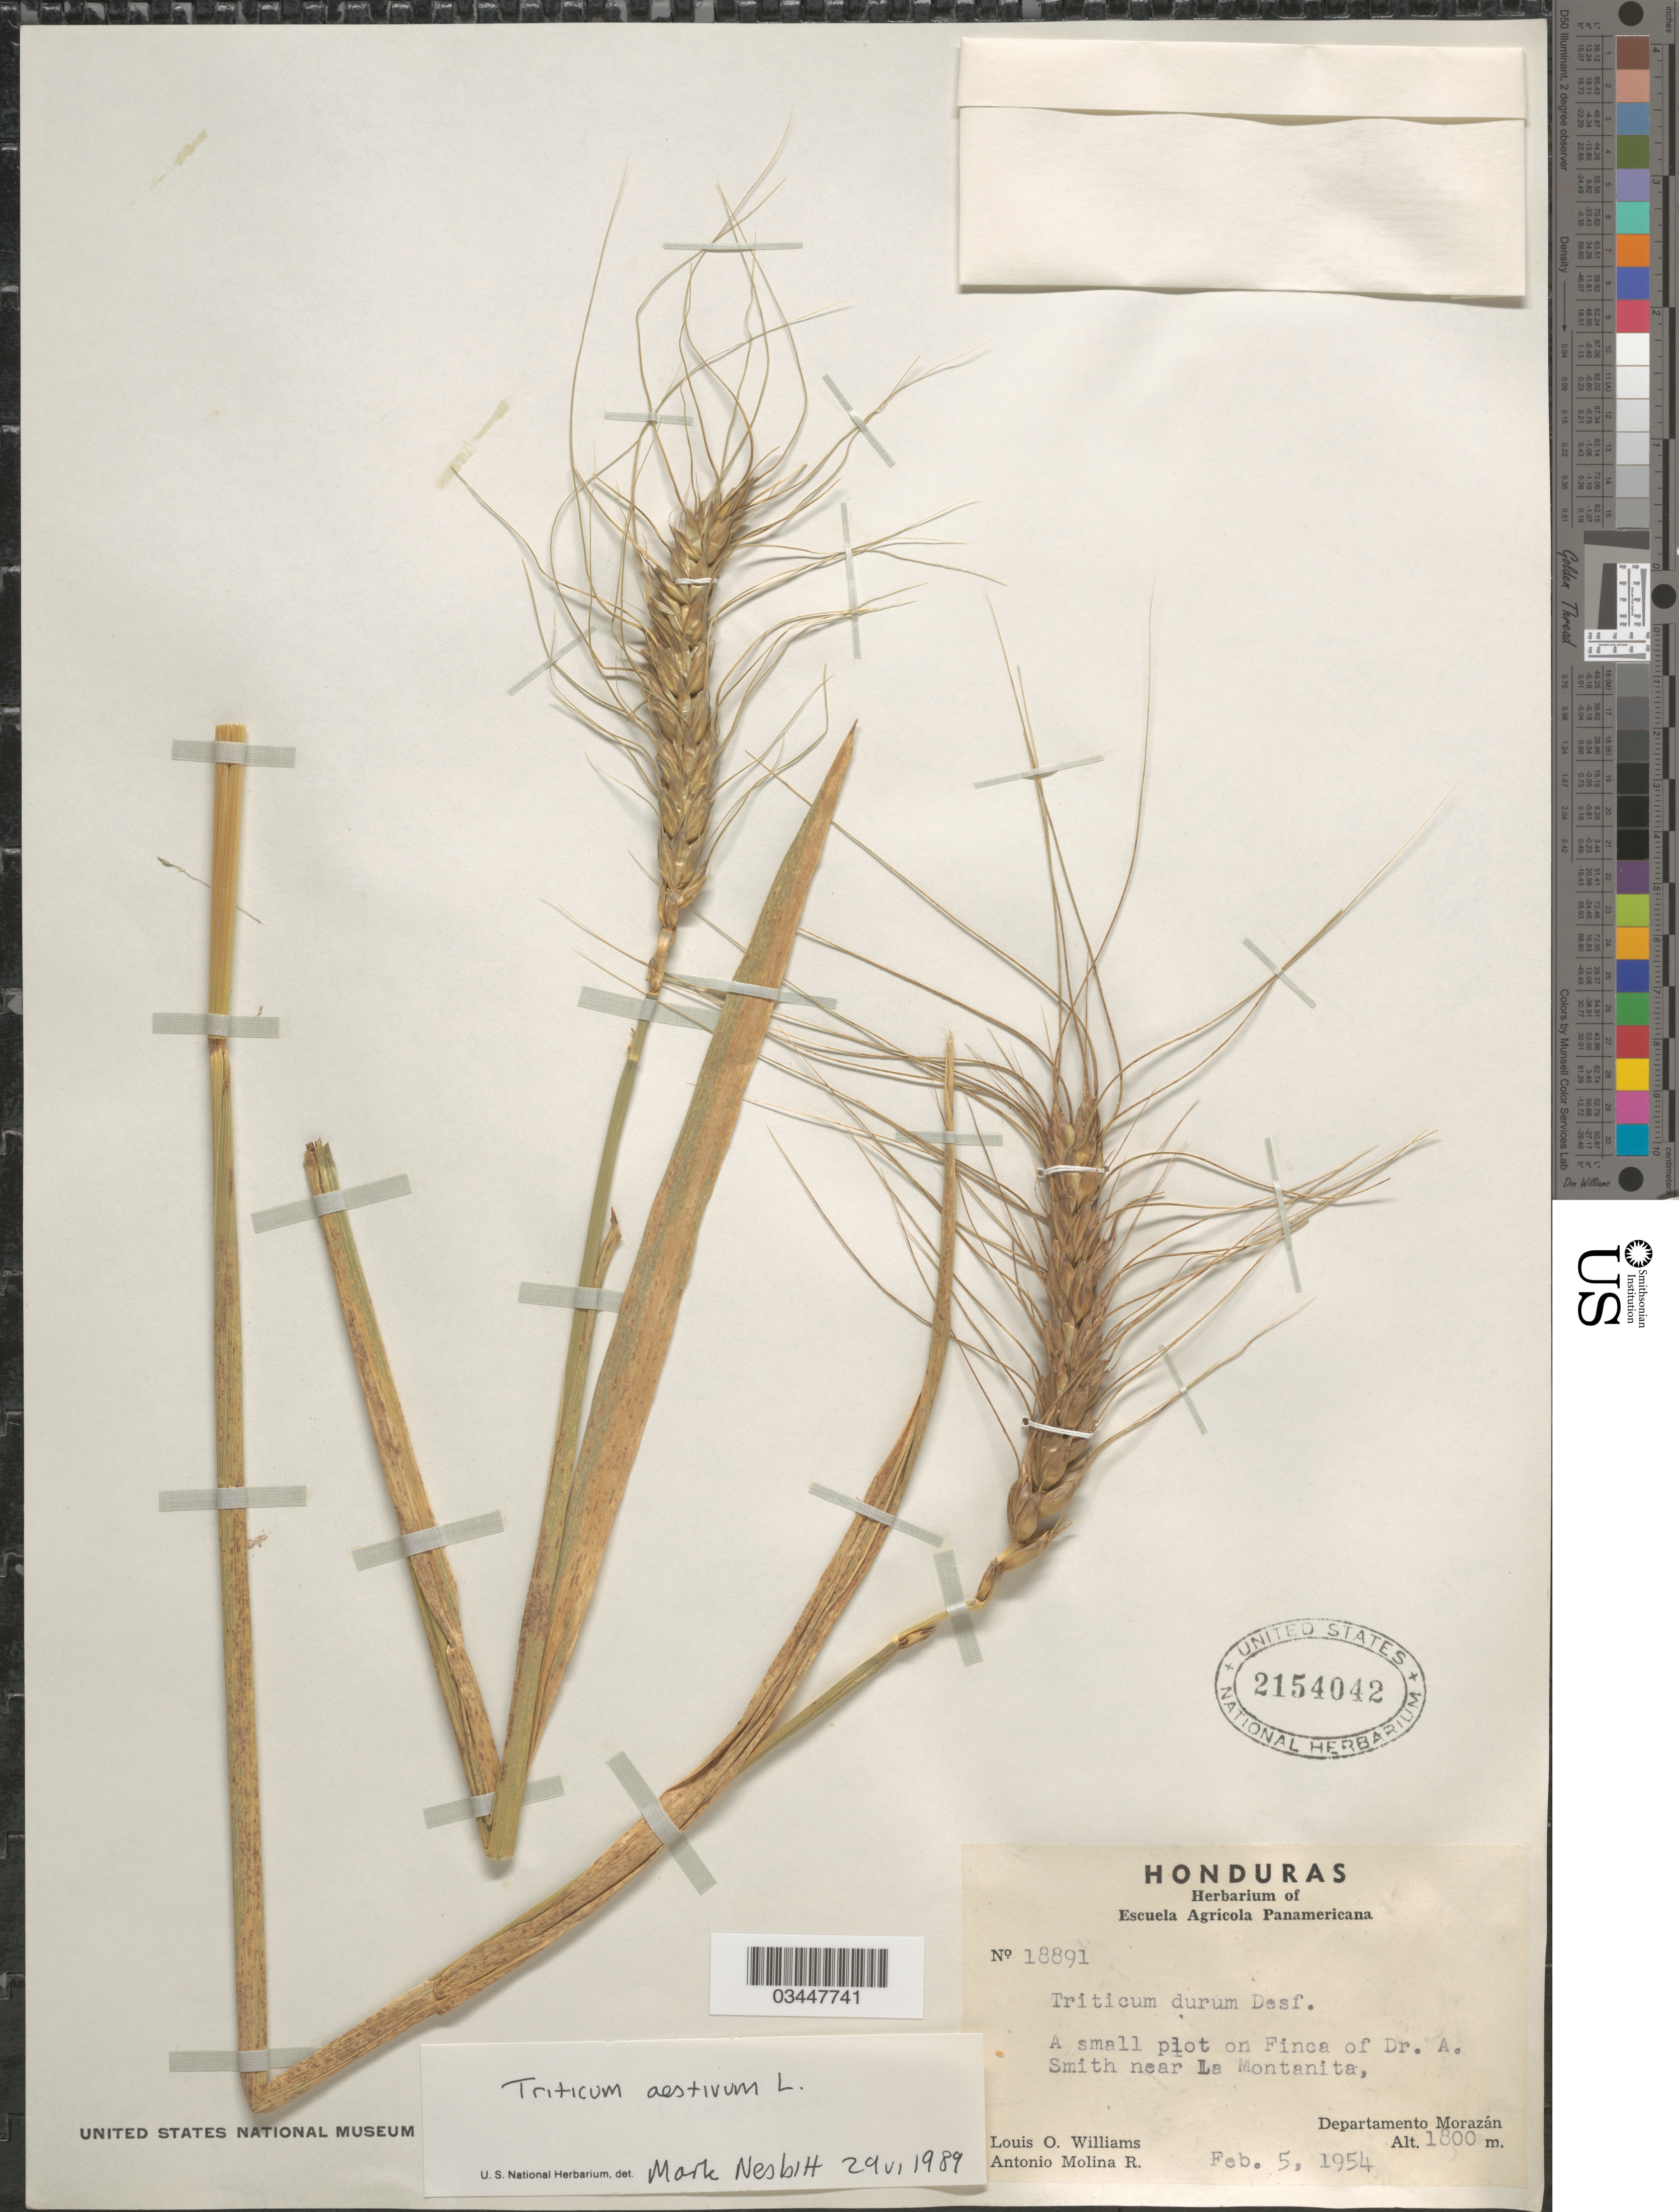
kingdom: Plantae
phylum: Tracheophyta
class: Liliopsida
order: Poales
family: Poaceae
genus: Triticum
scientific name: Triticum aestivum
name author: L.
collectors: L. O. Williams & A. Molina R.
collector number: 18891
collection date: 1954-02-05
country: Honduras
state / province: Fco. Morazán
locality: A small plot on Finca of Dr. A. Smith near La Montanita, Departamento Morazán.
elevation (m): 1800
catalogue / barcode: US 2154042